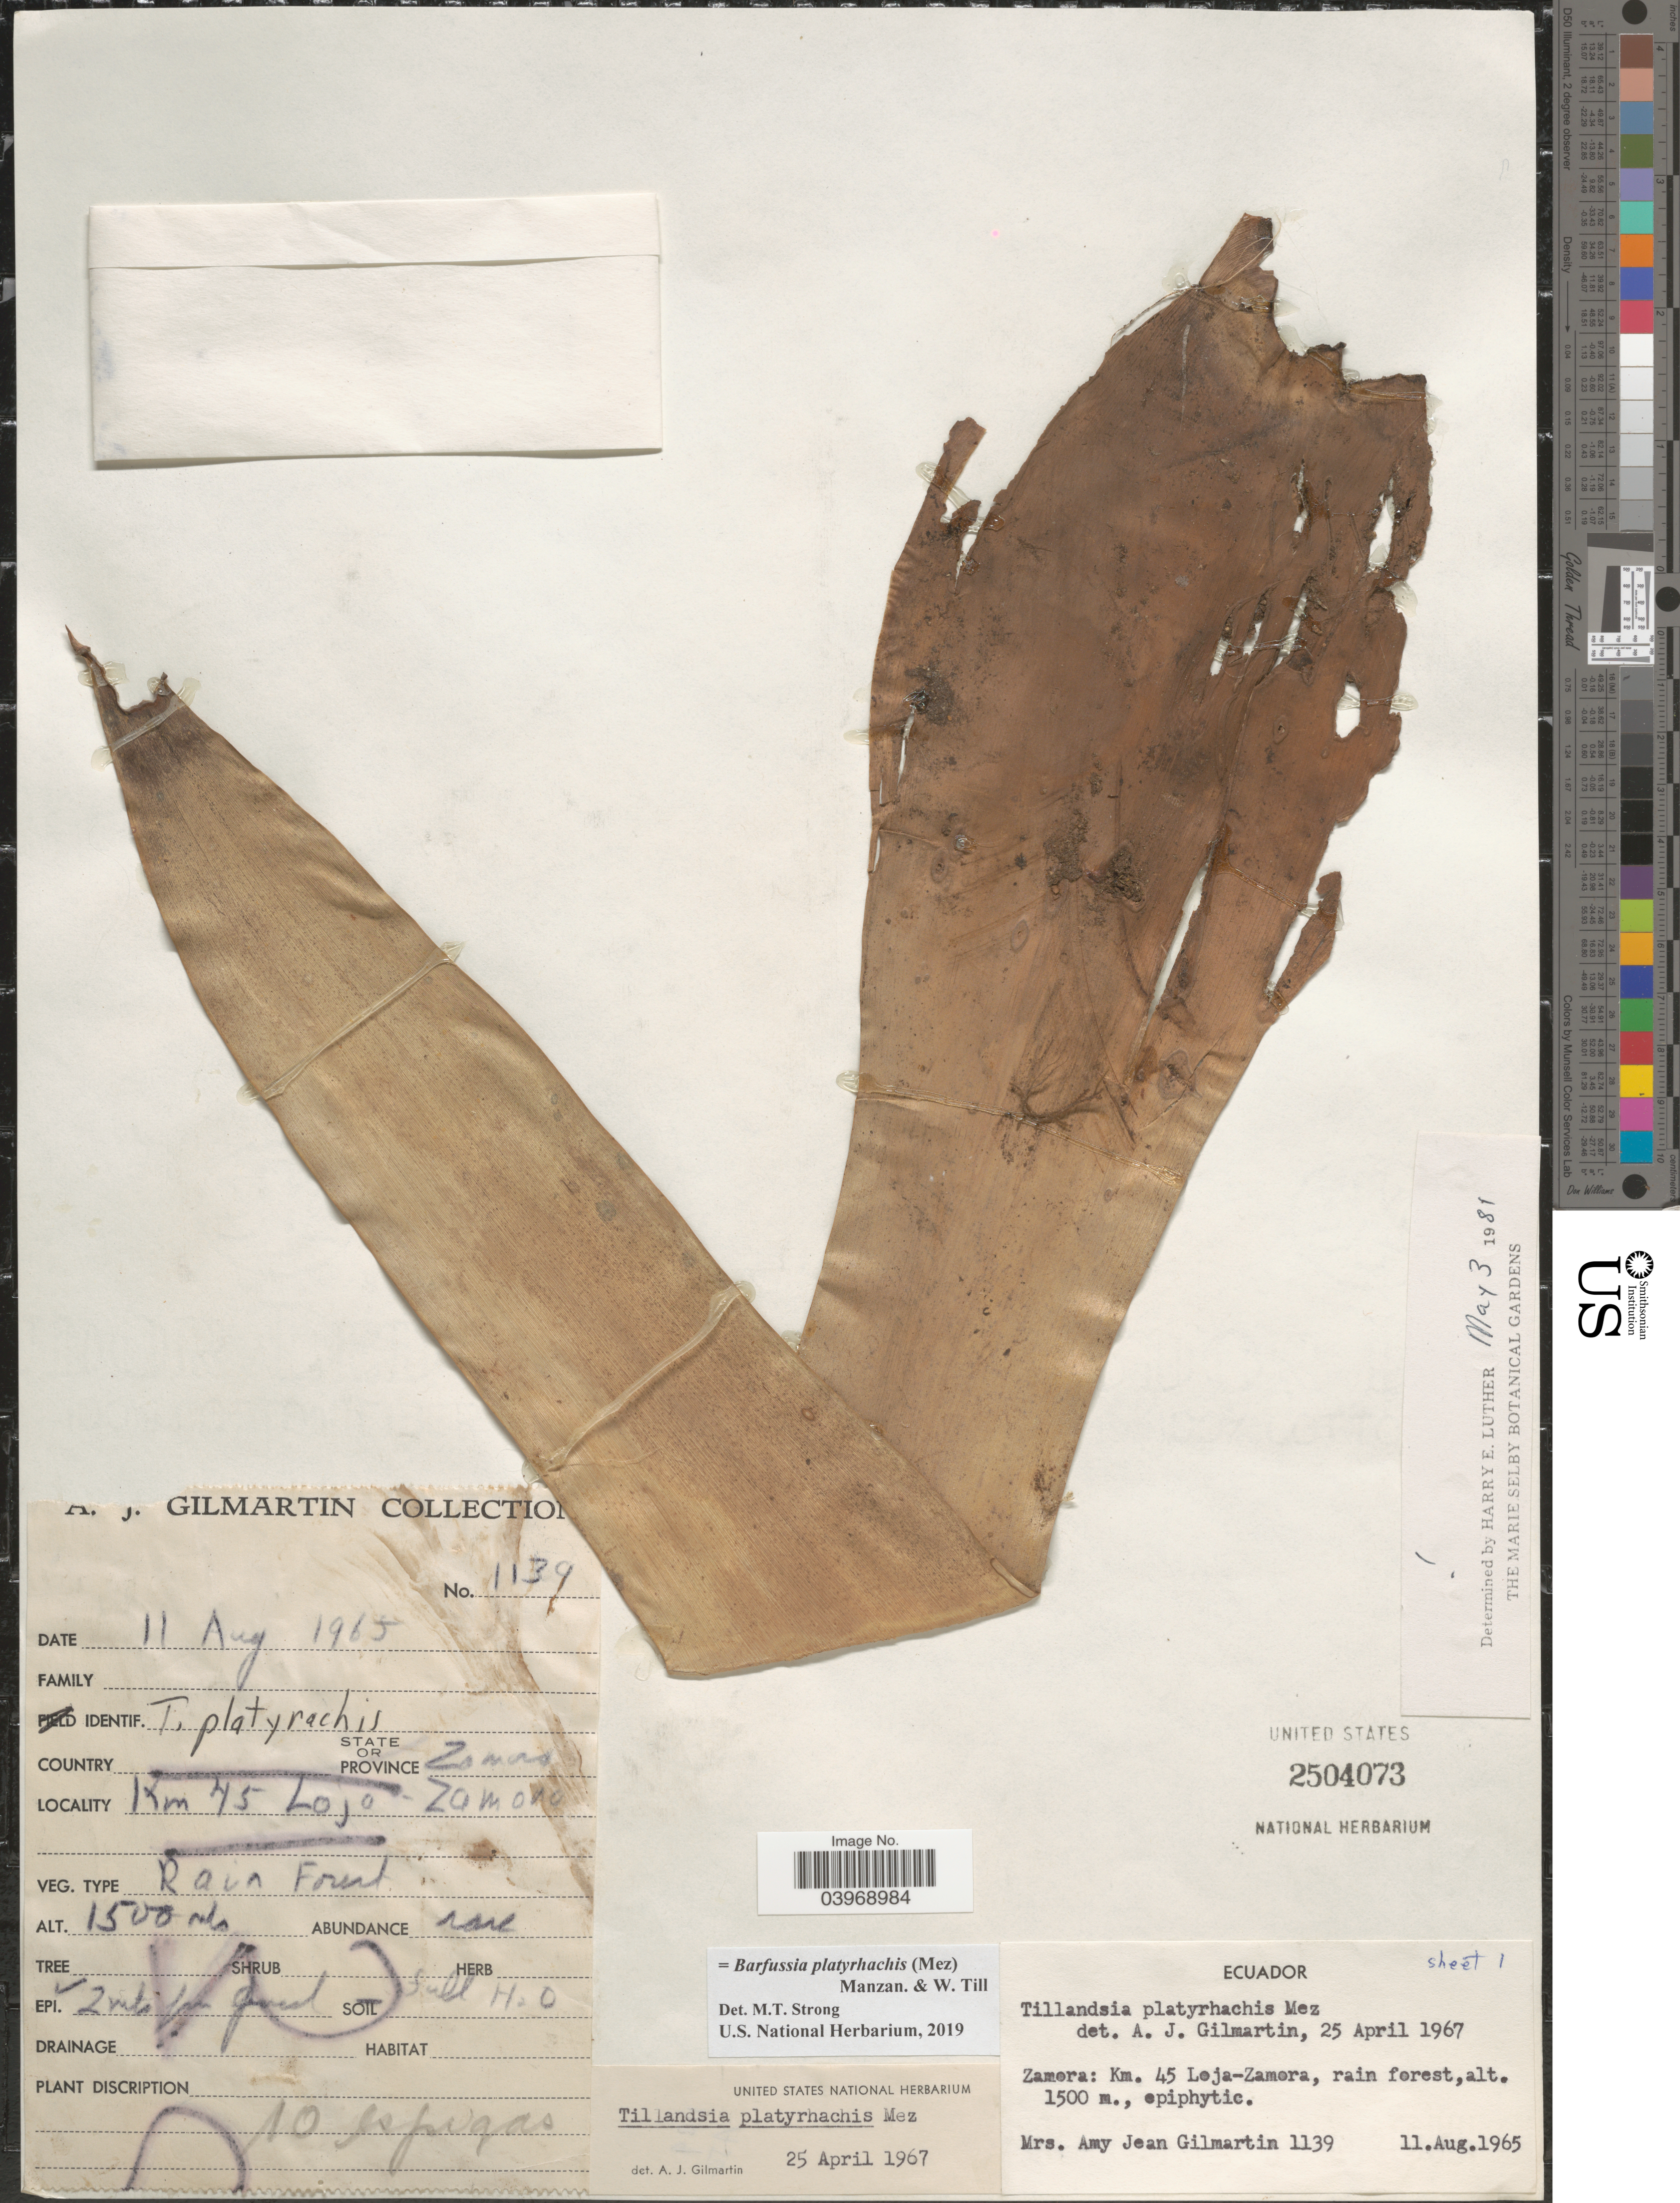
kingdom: Plantae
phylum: Tracheophyta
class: Liliopsida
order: Poales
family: Bromeliaceae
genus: Barfussia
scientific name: Barfussia platyrhachis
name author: (Mez) Manzan. & W. Till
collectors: A. J. Gilmartin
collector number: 1139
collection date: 1965-08-11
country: Ecuador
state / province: Zamora-Chinchipe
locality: Zamora: Km. 45 Loja-Zamora.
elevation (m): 1500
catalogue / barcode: US 2504073